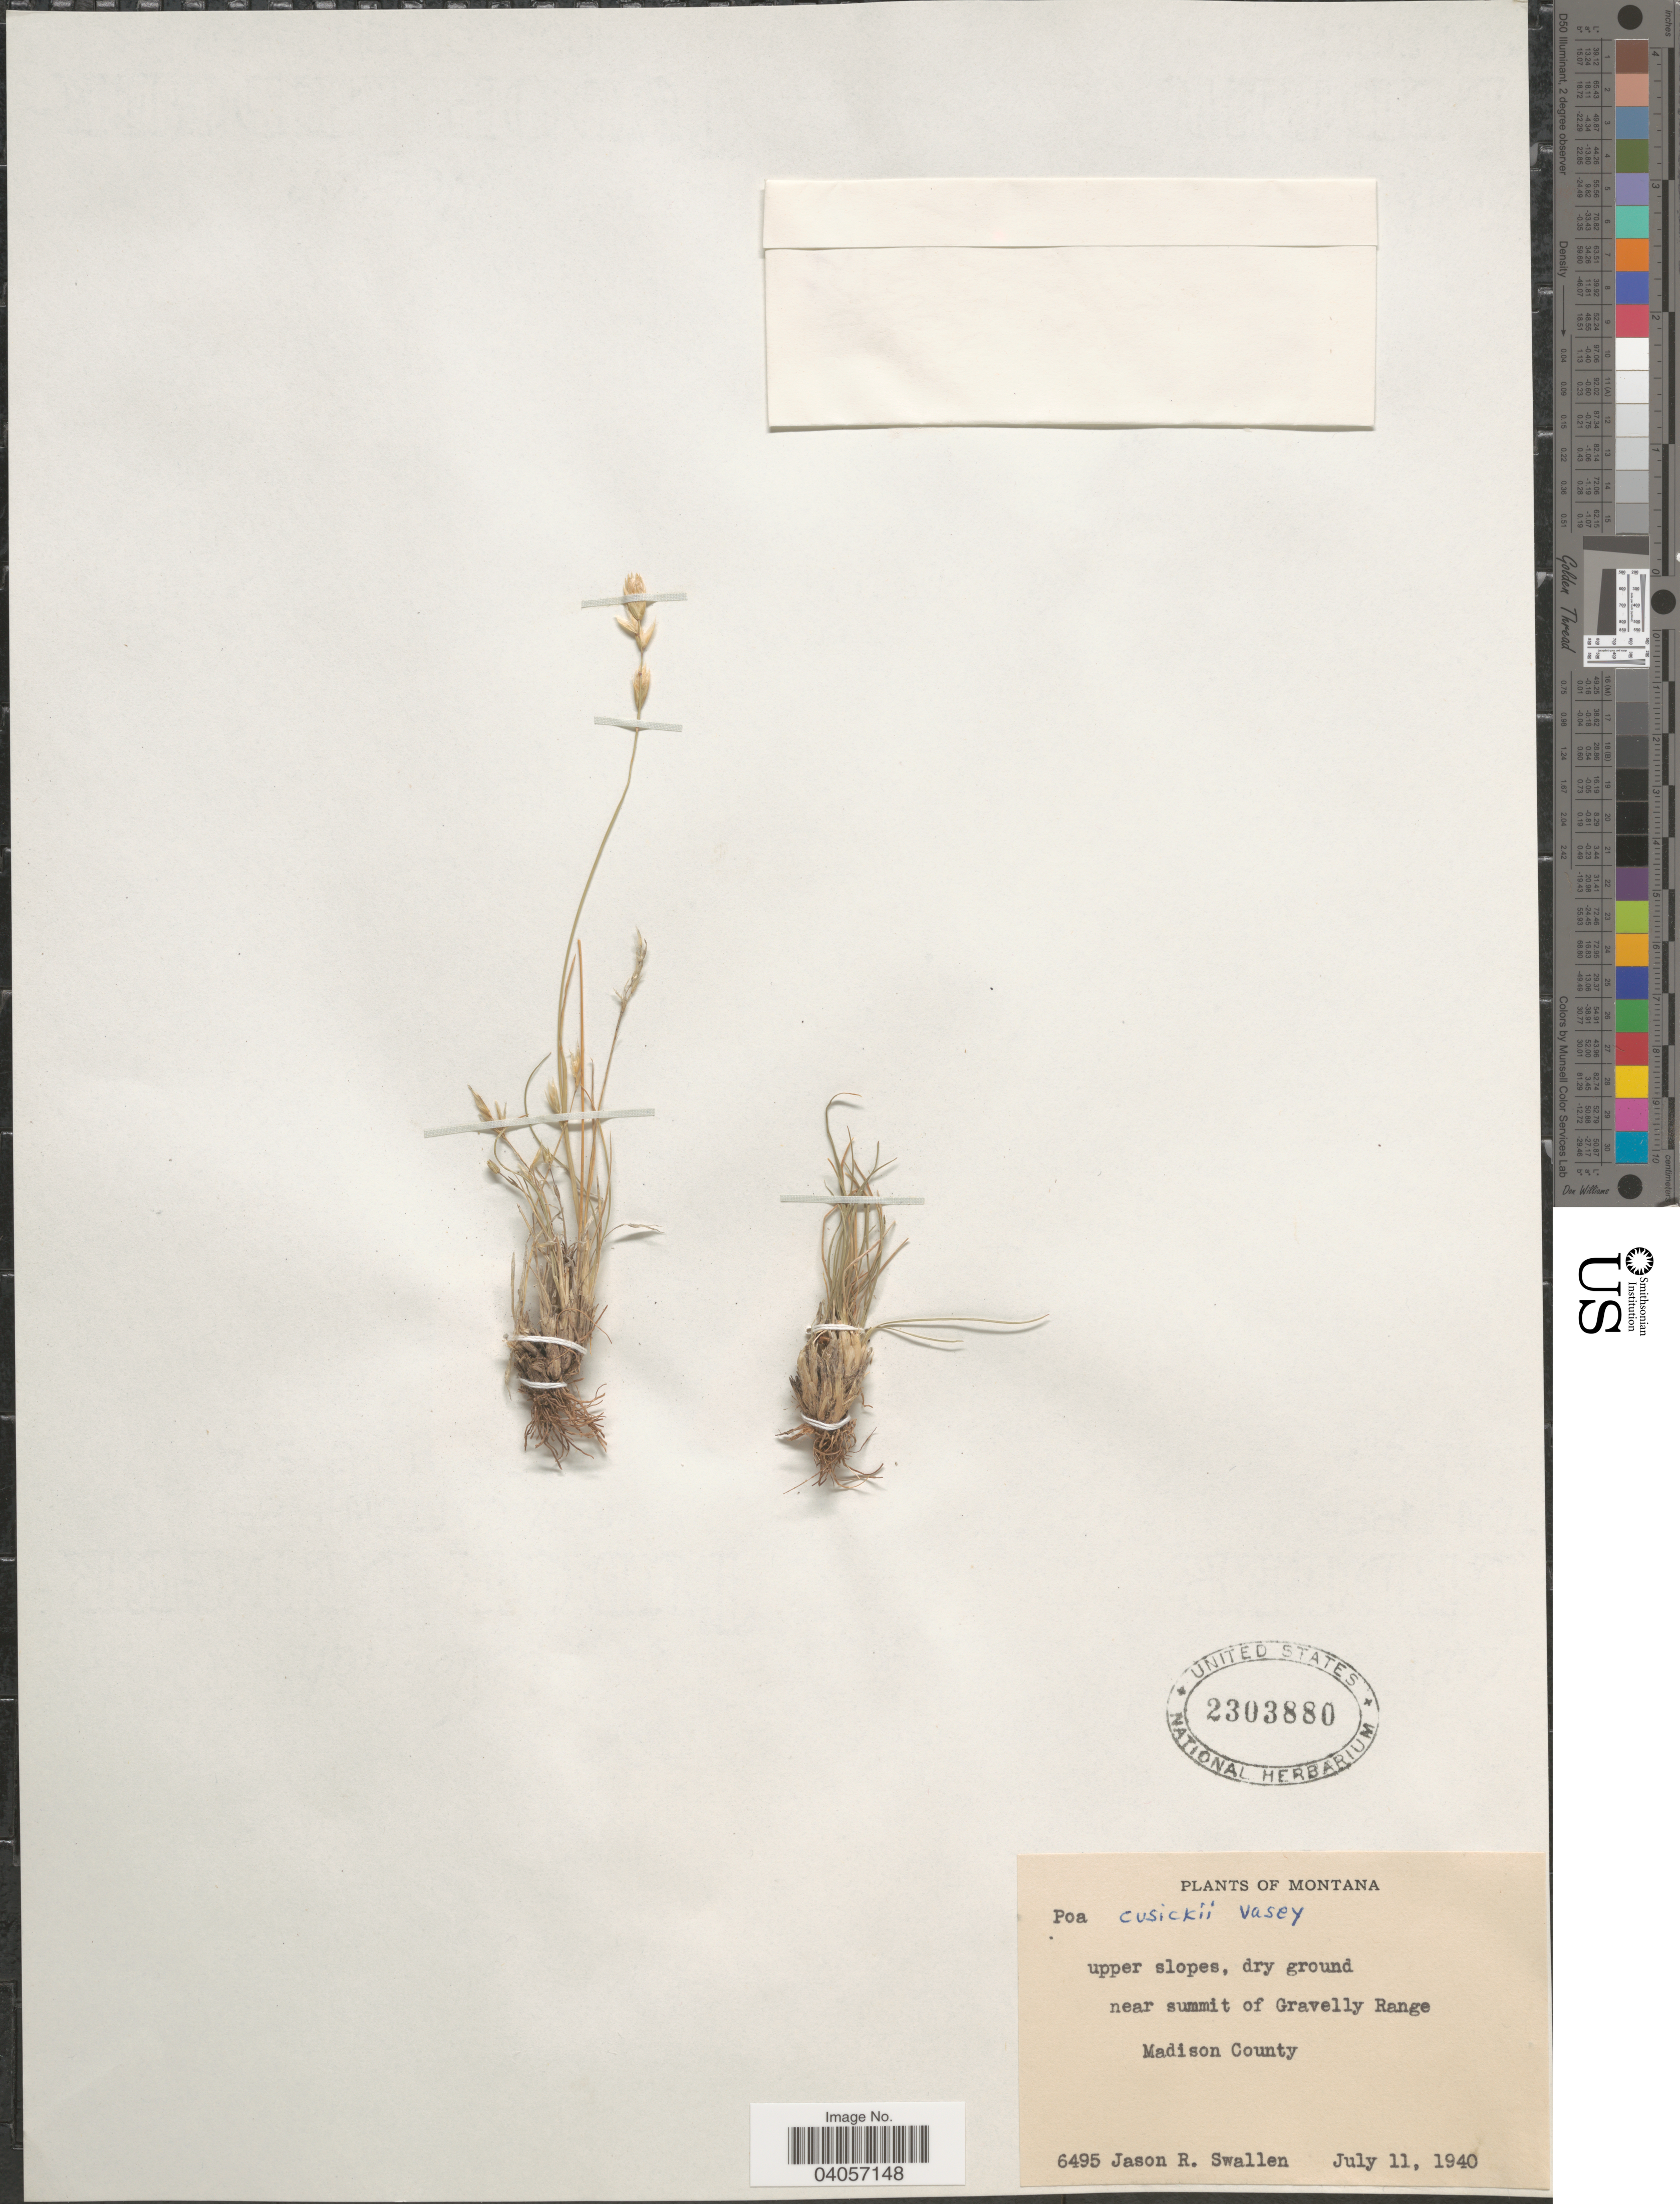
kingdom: Plantae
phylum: Tracheophyta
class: Liliopsida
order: Poales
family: Poaceae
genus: Poa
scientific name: Poa cusickii subsp. pallida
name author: Soreng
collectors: J. R. Swallen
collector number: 6495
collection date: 1940-07-11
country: United States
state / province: Montana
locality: Upper slope, dry ground near summit of Gravelly Range. Madison County.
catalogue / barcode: US 2303880